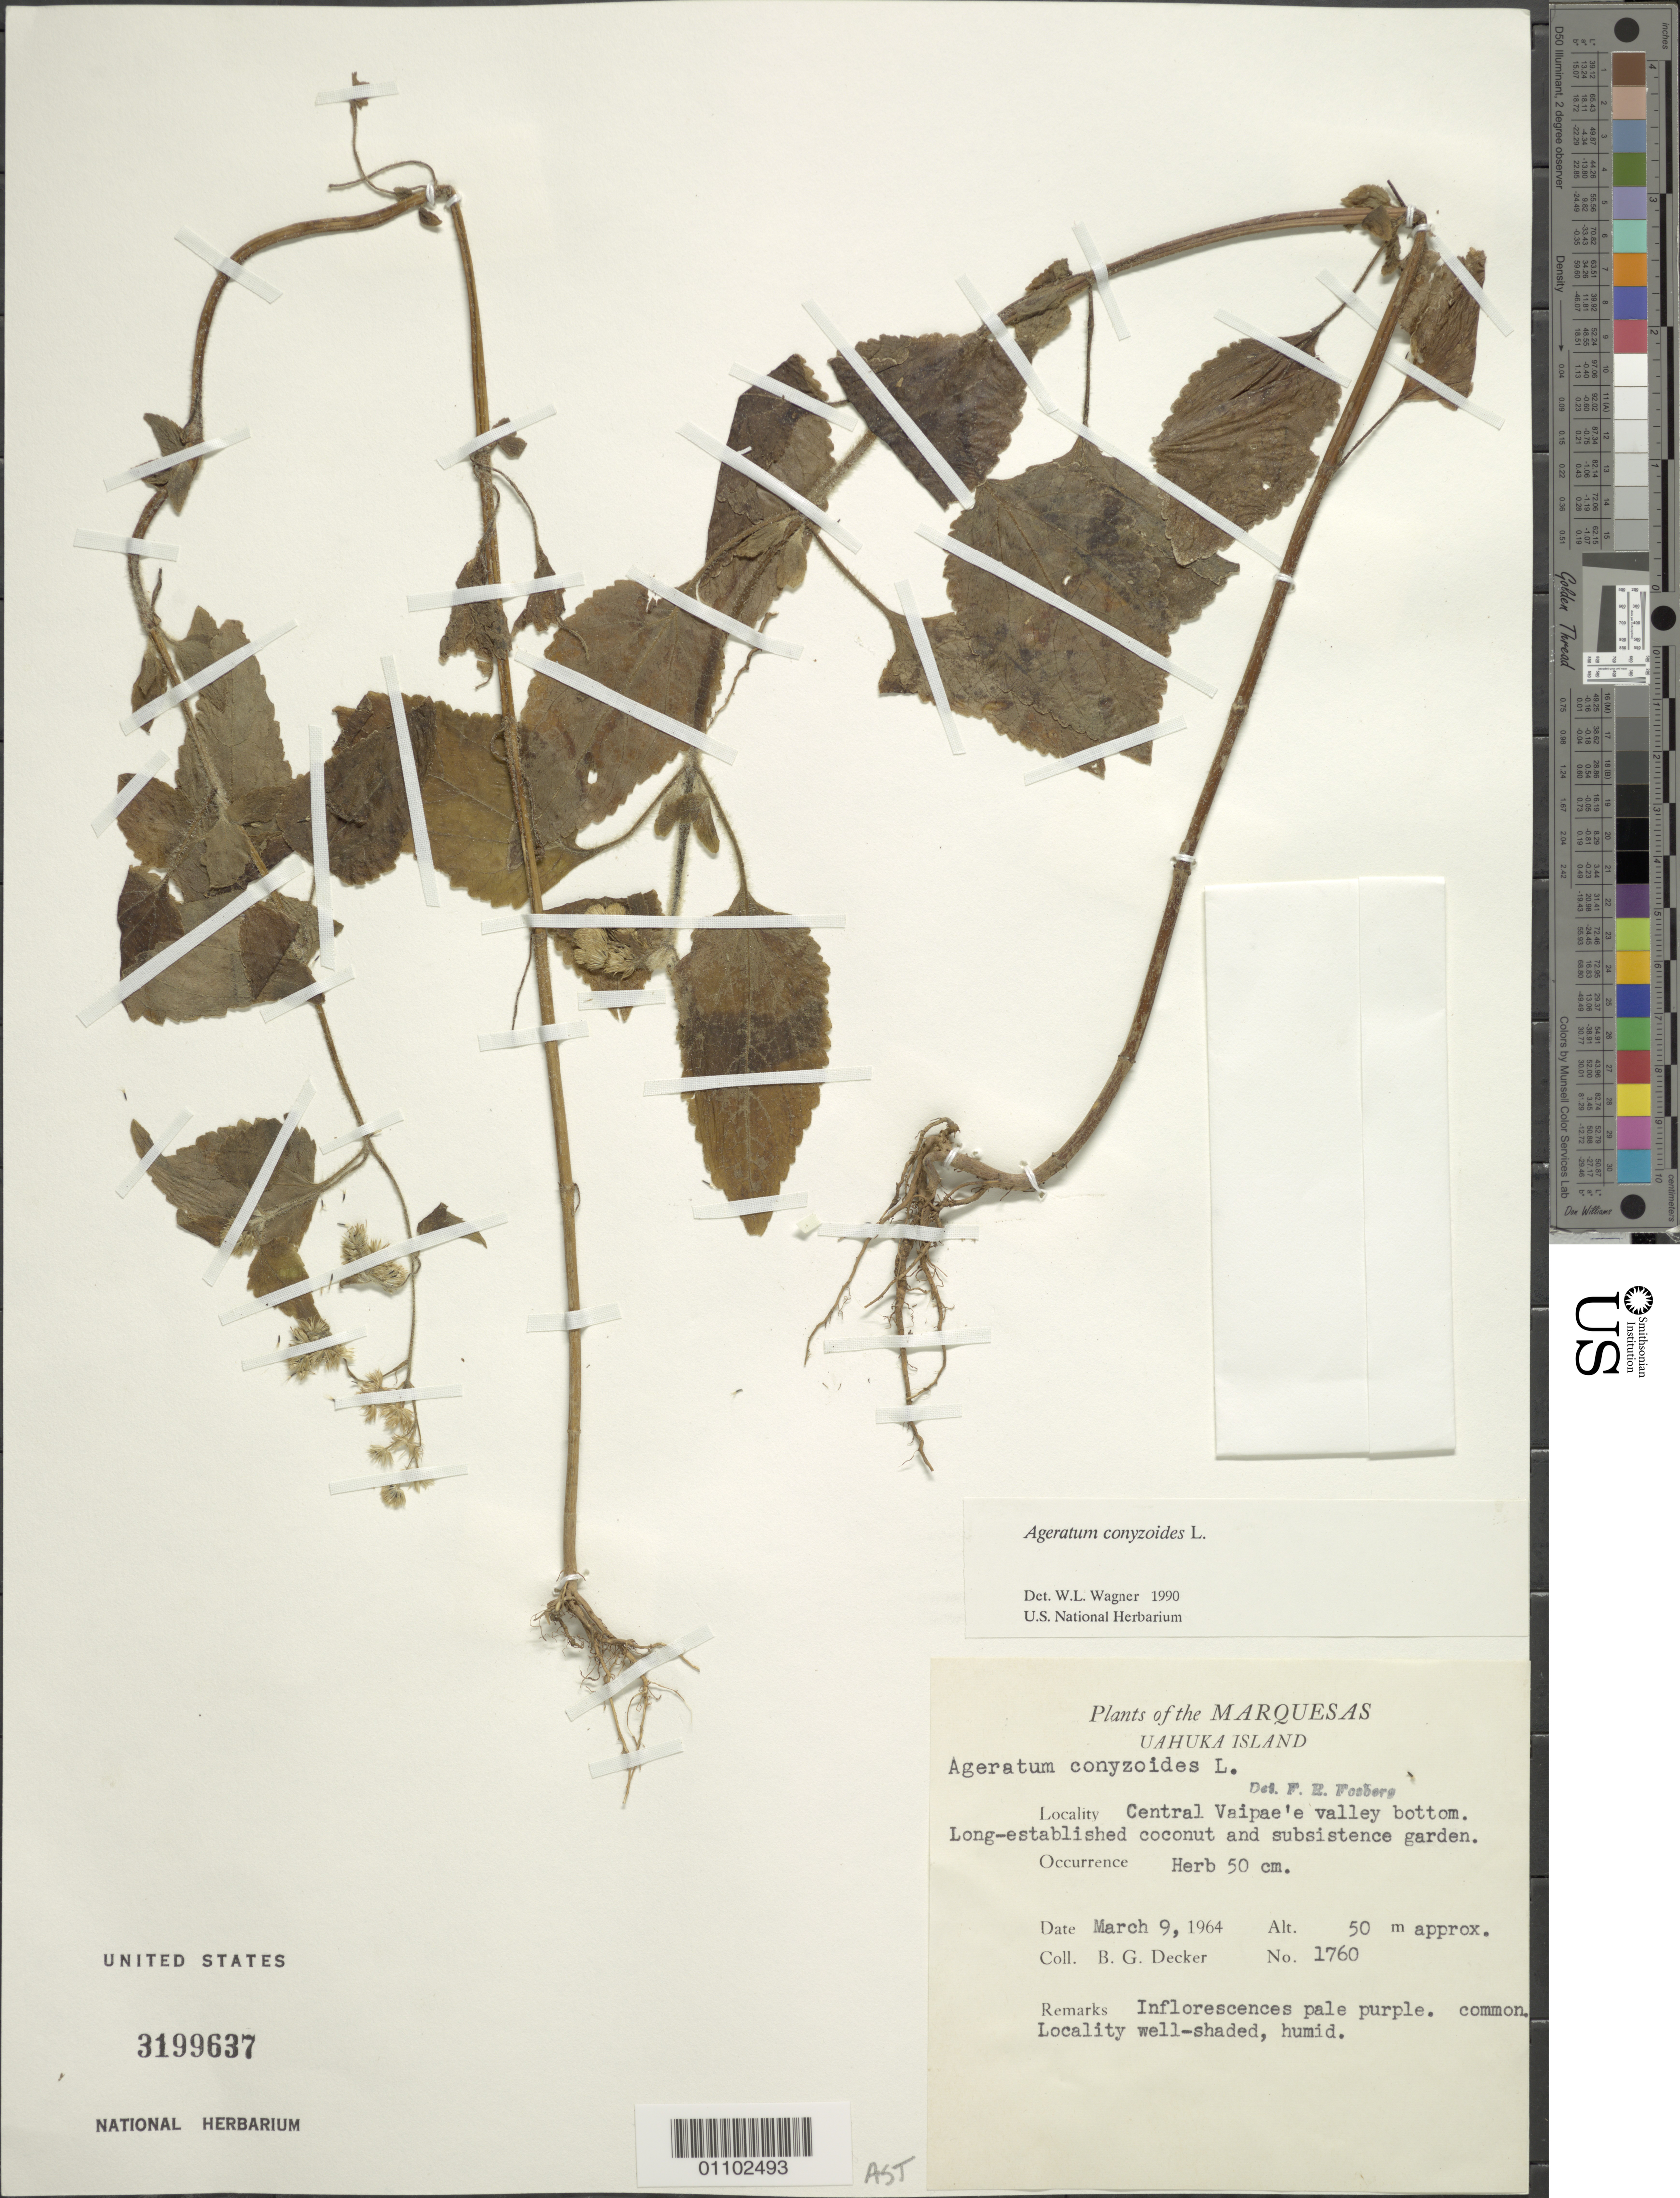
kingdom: Plantae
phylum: Tracheophyta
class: Magnoliopsida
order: Asterales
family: Asteraceae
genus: Ageratum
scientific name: Ageratum conyzoides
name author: L.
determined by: Wagner, W. L., (BOT), Smithsonian Institution - National Museum of Natural History (UNITED STATES)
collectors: B. G. Decker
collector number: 1760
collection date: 1964-03-09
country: French Polynesia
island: Ua Huka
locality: central Vaipae'e Valley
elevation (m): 450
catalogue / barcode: US 3199637